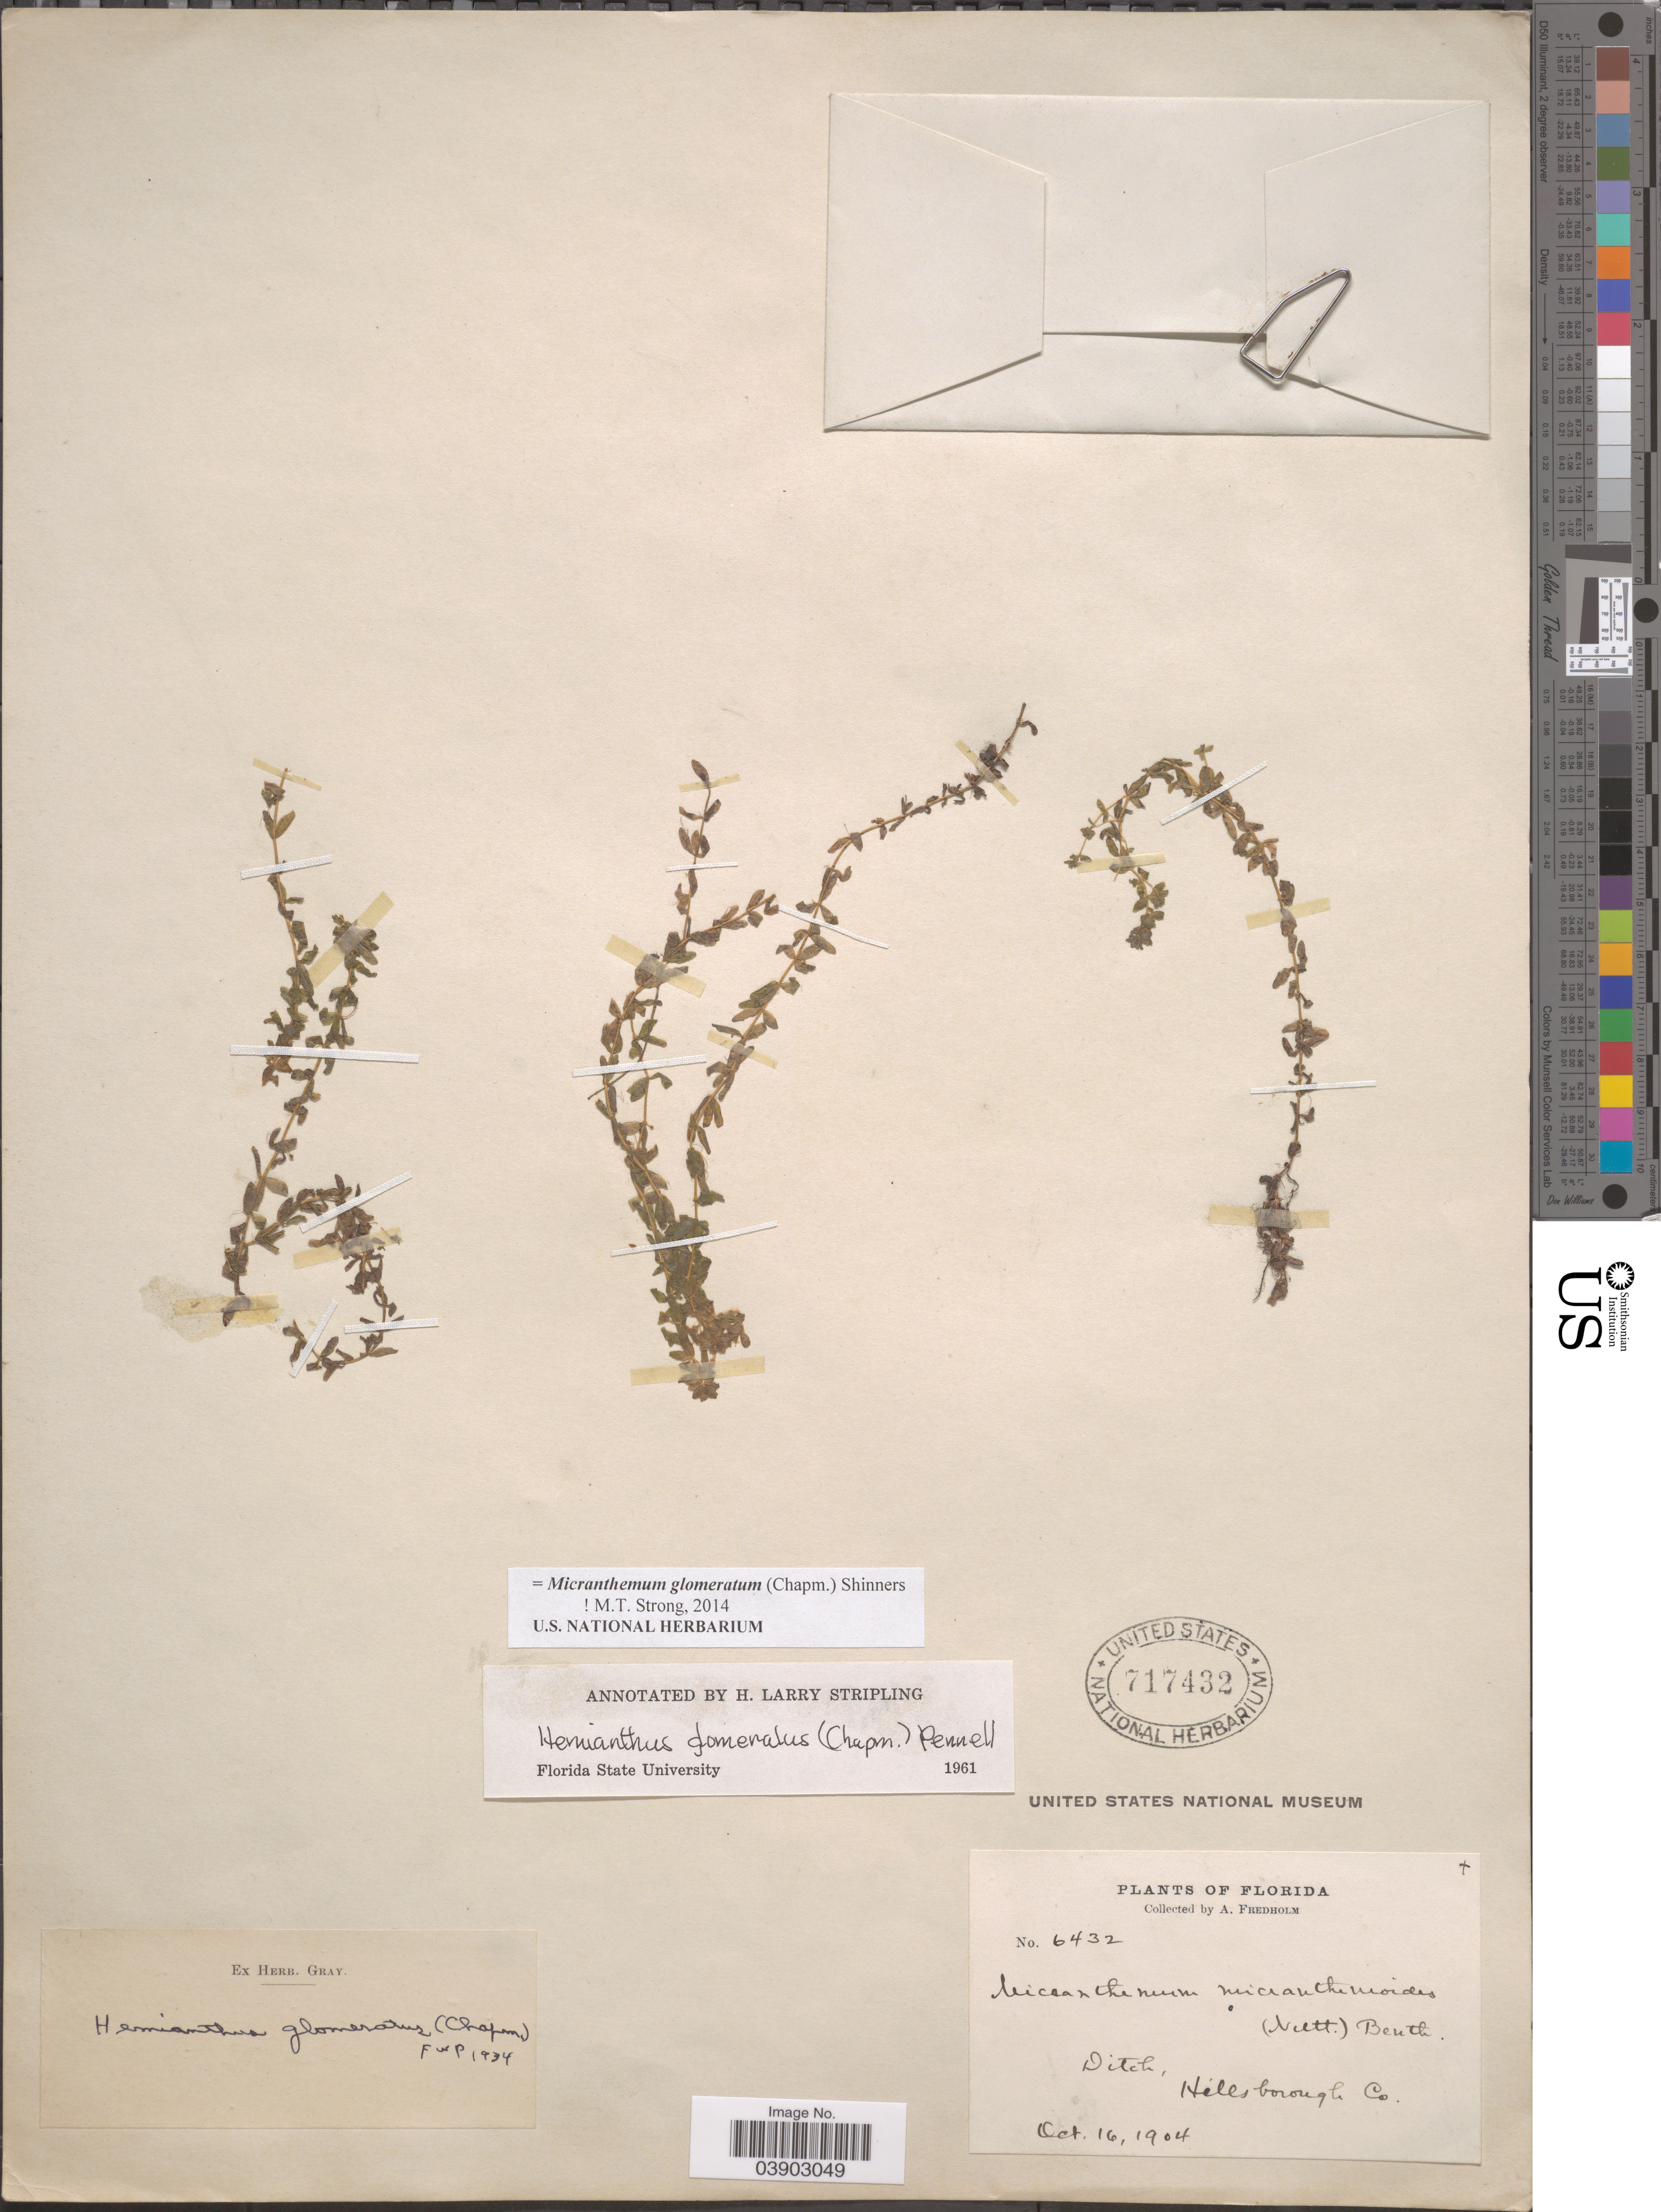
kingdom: Plantae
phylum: Tracheophyta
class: Magnoliopsida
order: Lamiales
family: Linderniaceae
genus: Micranthemum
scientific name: Micranthemum glomeratum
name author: (Chapm.) Shinners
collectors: A. Fredholm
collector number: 6432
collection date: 1904-10-16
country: United States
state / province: Florida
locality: Ditch, Hillsborough Co.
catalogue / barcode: US 717432